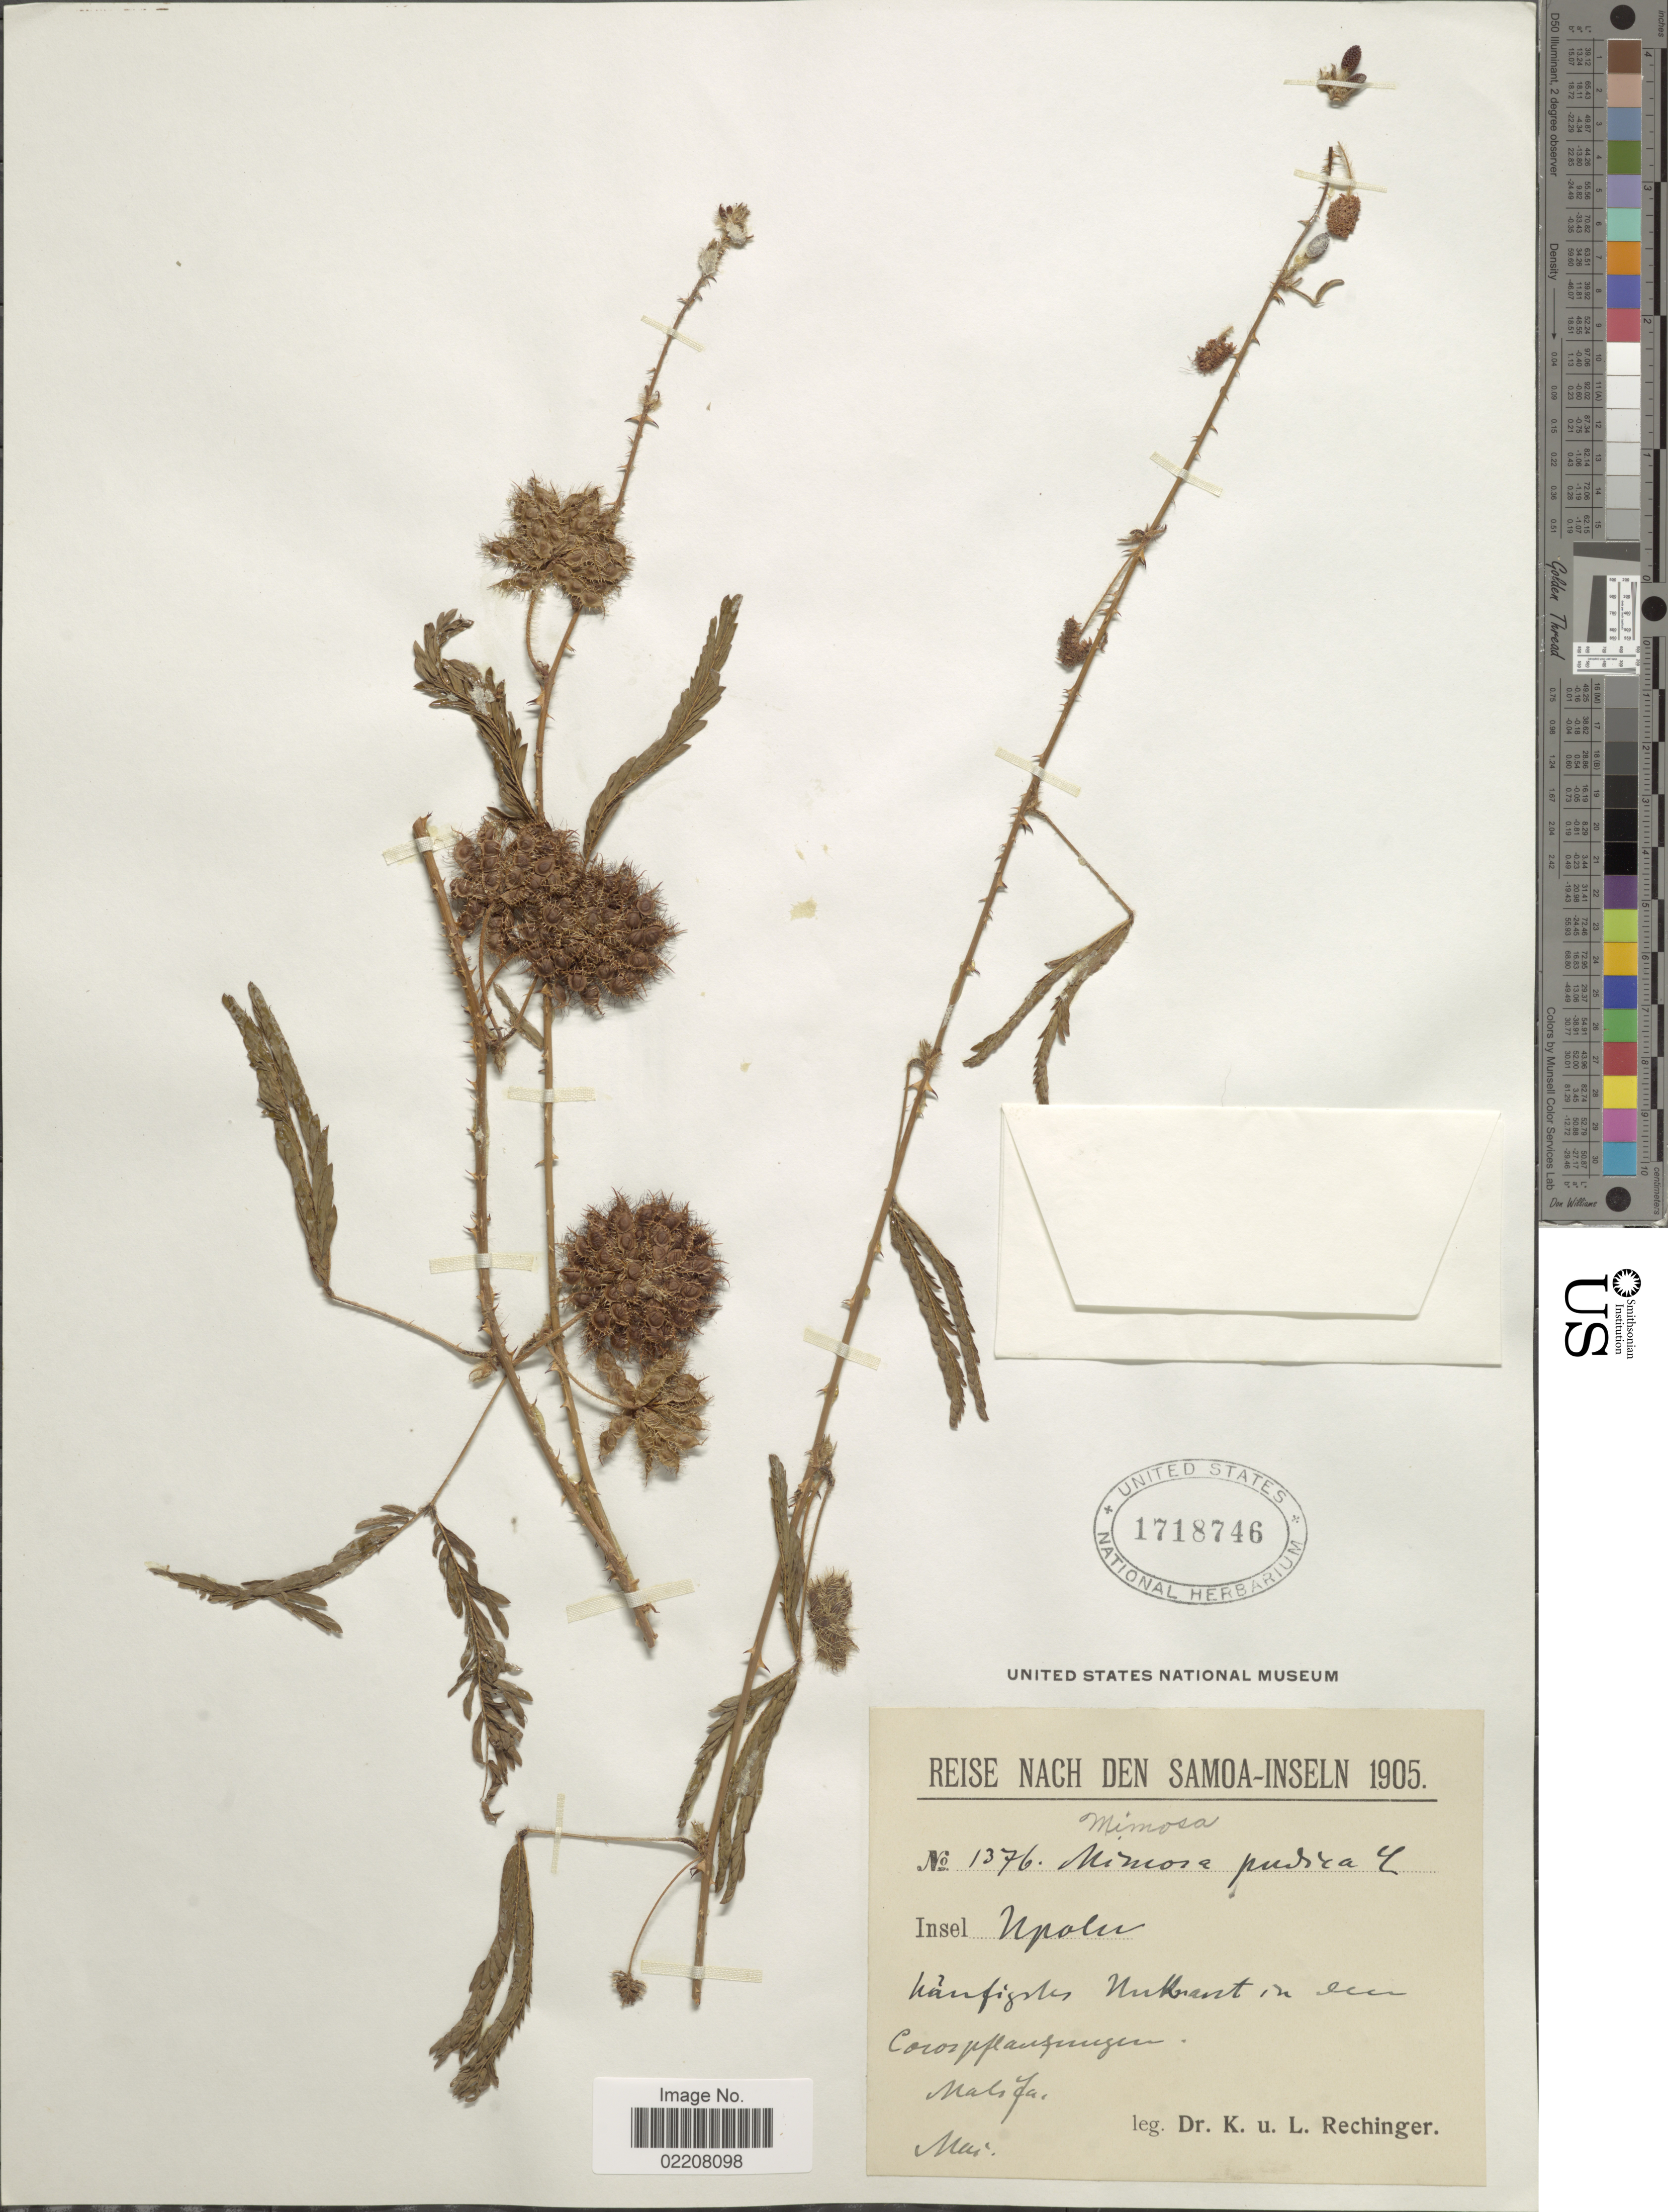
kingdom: Plantae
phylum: Tracheophyta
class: Magnoliopsida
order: Fabales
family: Fabaceae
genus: Mimosa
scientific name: Mimosa pudica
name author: L.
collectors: K. Rechinger & L. Rechinger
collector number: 1376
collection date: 1905-05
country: Samoa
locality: Insel Upolu. Malifa [unsure placement]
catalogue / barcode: US 1718746